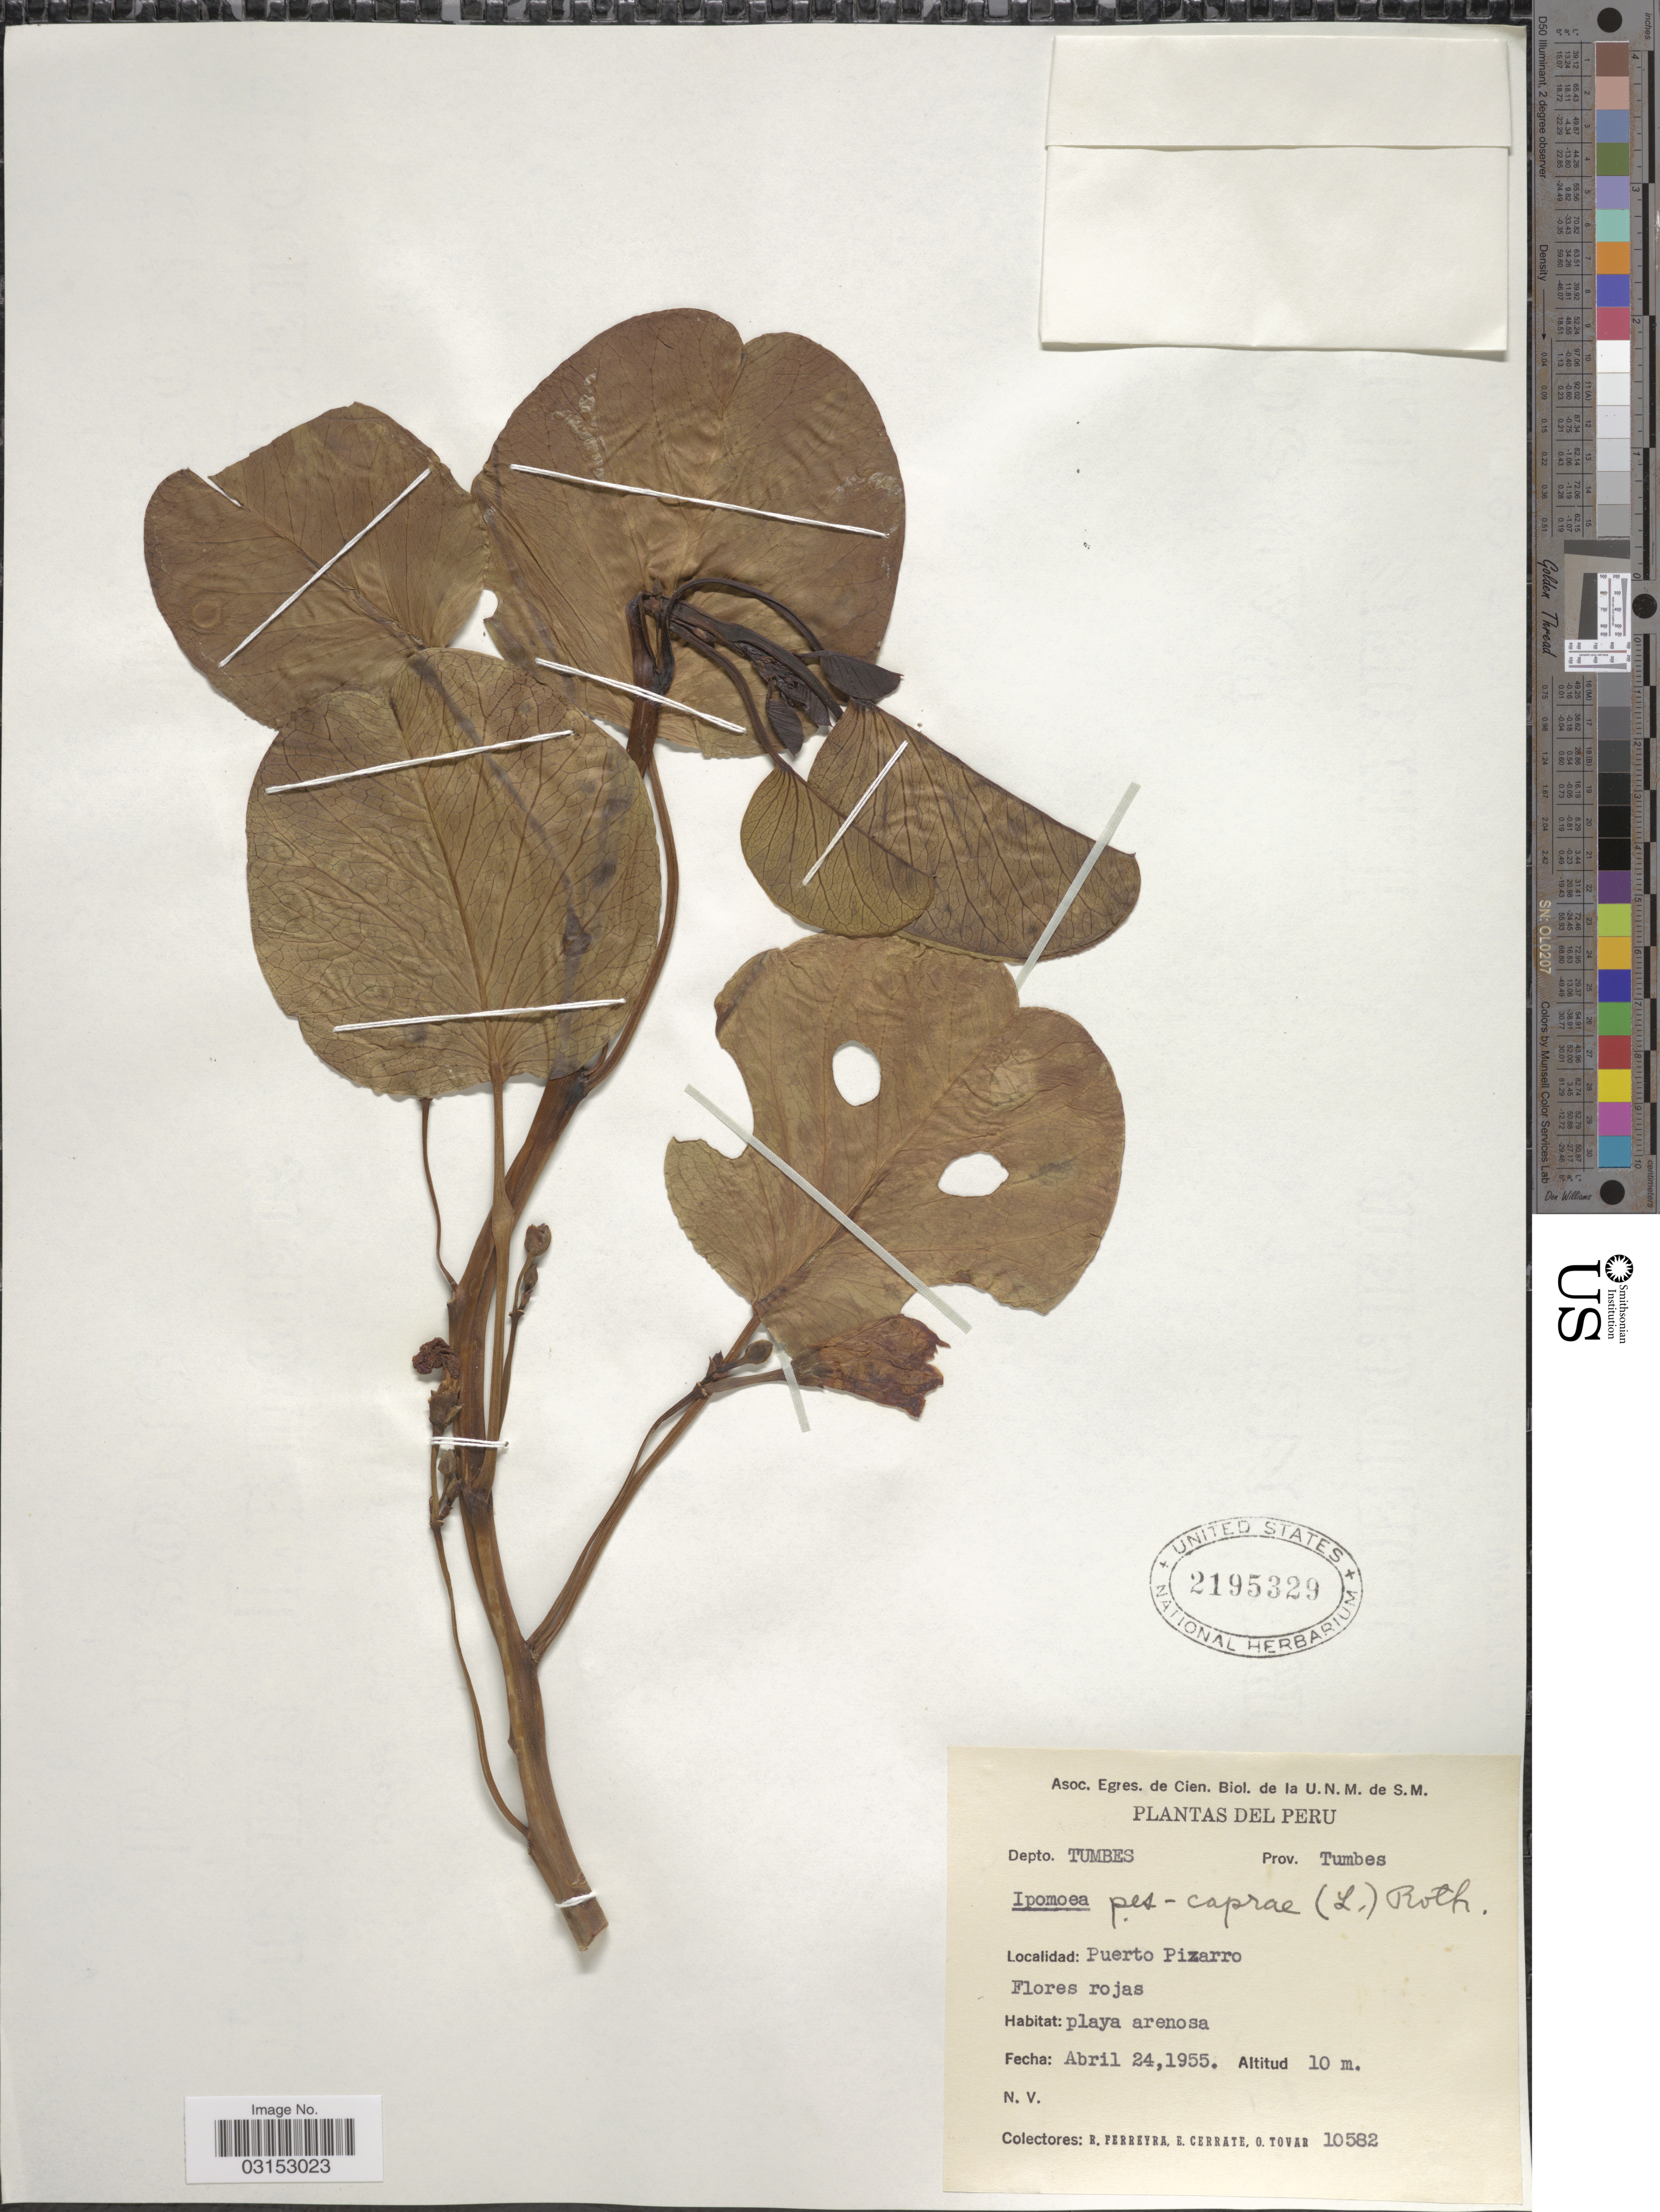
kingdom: Plantae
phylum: Tracheophyta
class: Magnoliopsida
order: Solanales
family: Convolvulaceae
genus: Ipomoea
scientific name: Ipomoea pes-caprae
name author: (L.) R. Br.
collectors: R. A. Ferreyra, E. Cerrate & Ó. Tovar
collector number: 10582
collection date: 1955-04-24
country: Peru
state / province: Tumbes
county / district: Tumbes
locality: Depto. Tumbes. Prov. Tumbes. Puerto Pizarro.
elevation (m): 10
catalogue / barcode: US 2195329